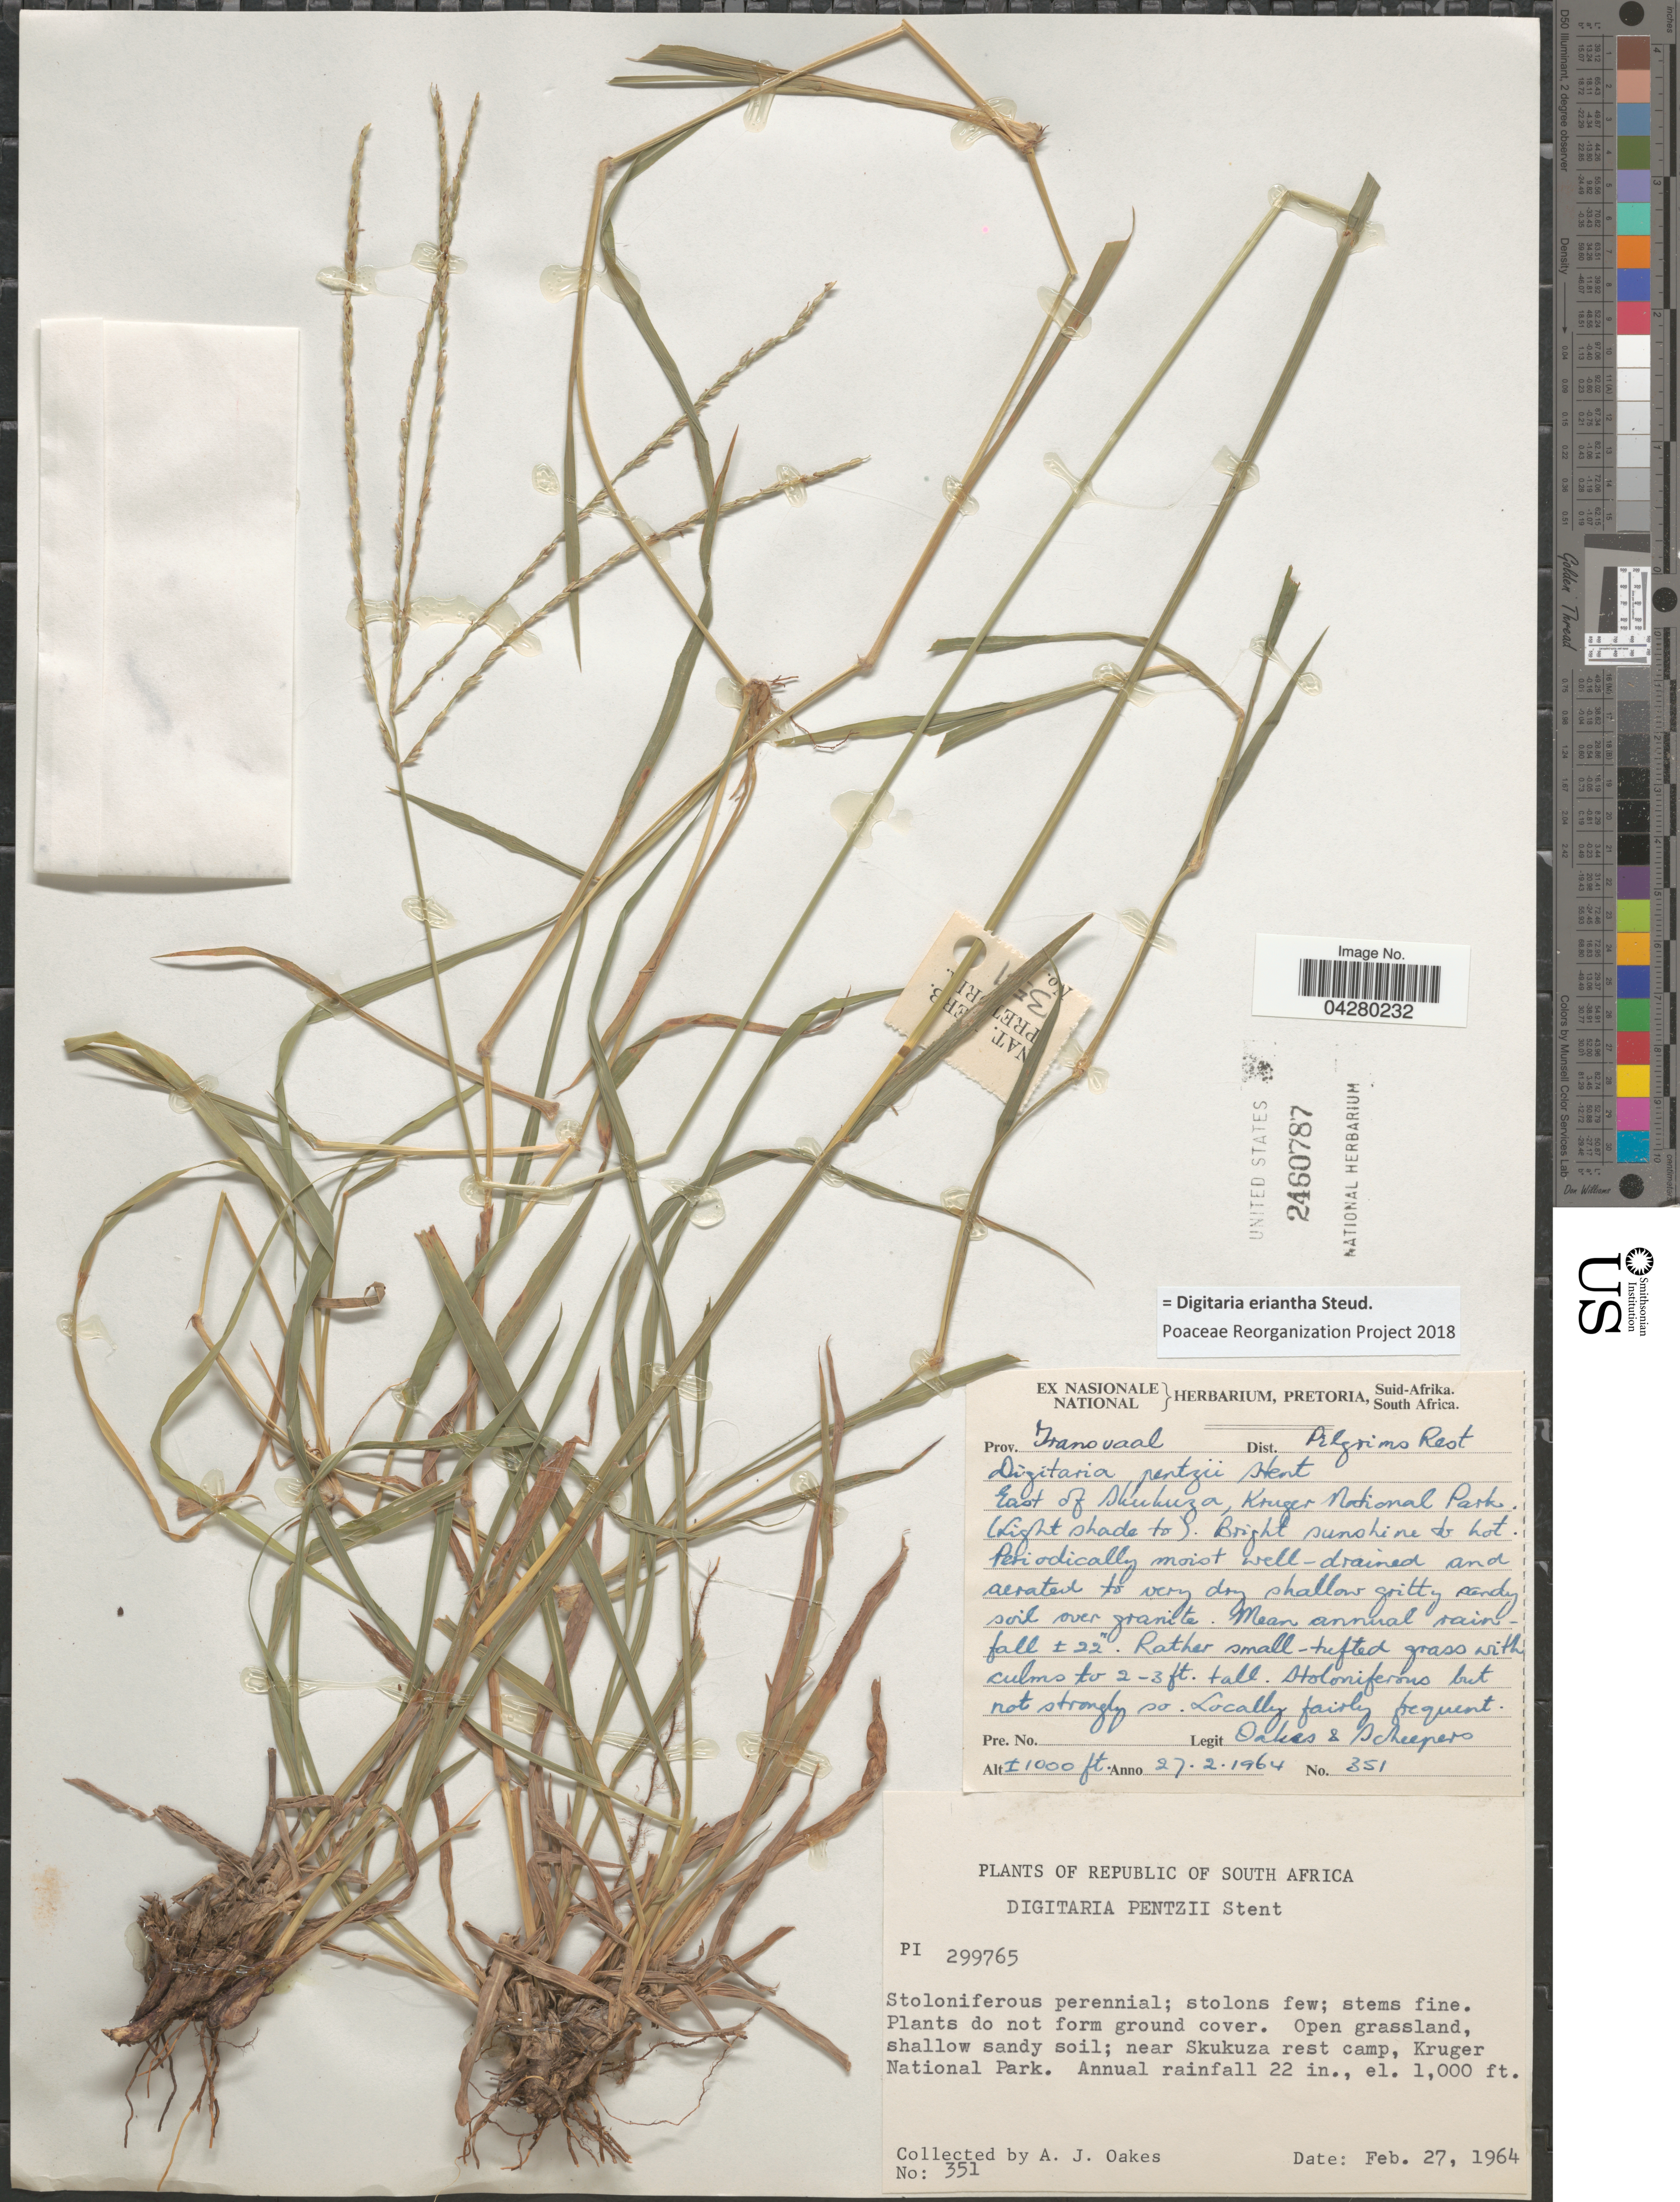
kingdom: Plantae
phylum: Tracheophyta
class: Liliopsida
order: Poales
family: Poaceae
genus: Digitaria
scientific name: Digitaria eriantha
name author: Steud.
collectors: A. Oakes & J. Scheepers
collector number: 351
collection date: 1964-02-27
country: South Africa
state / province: Mpumalanga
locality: Prov. Transvaal. Dist. Pilgrims Rest. East of Skukuza, Kruger National Park. Open grassland, shallow sandy soil; near Skukuza rest camp, Kruger National Park.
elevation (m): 305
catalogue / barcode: US 2460787